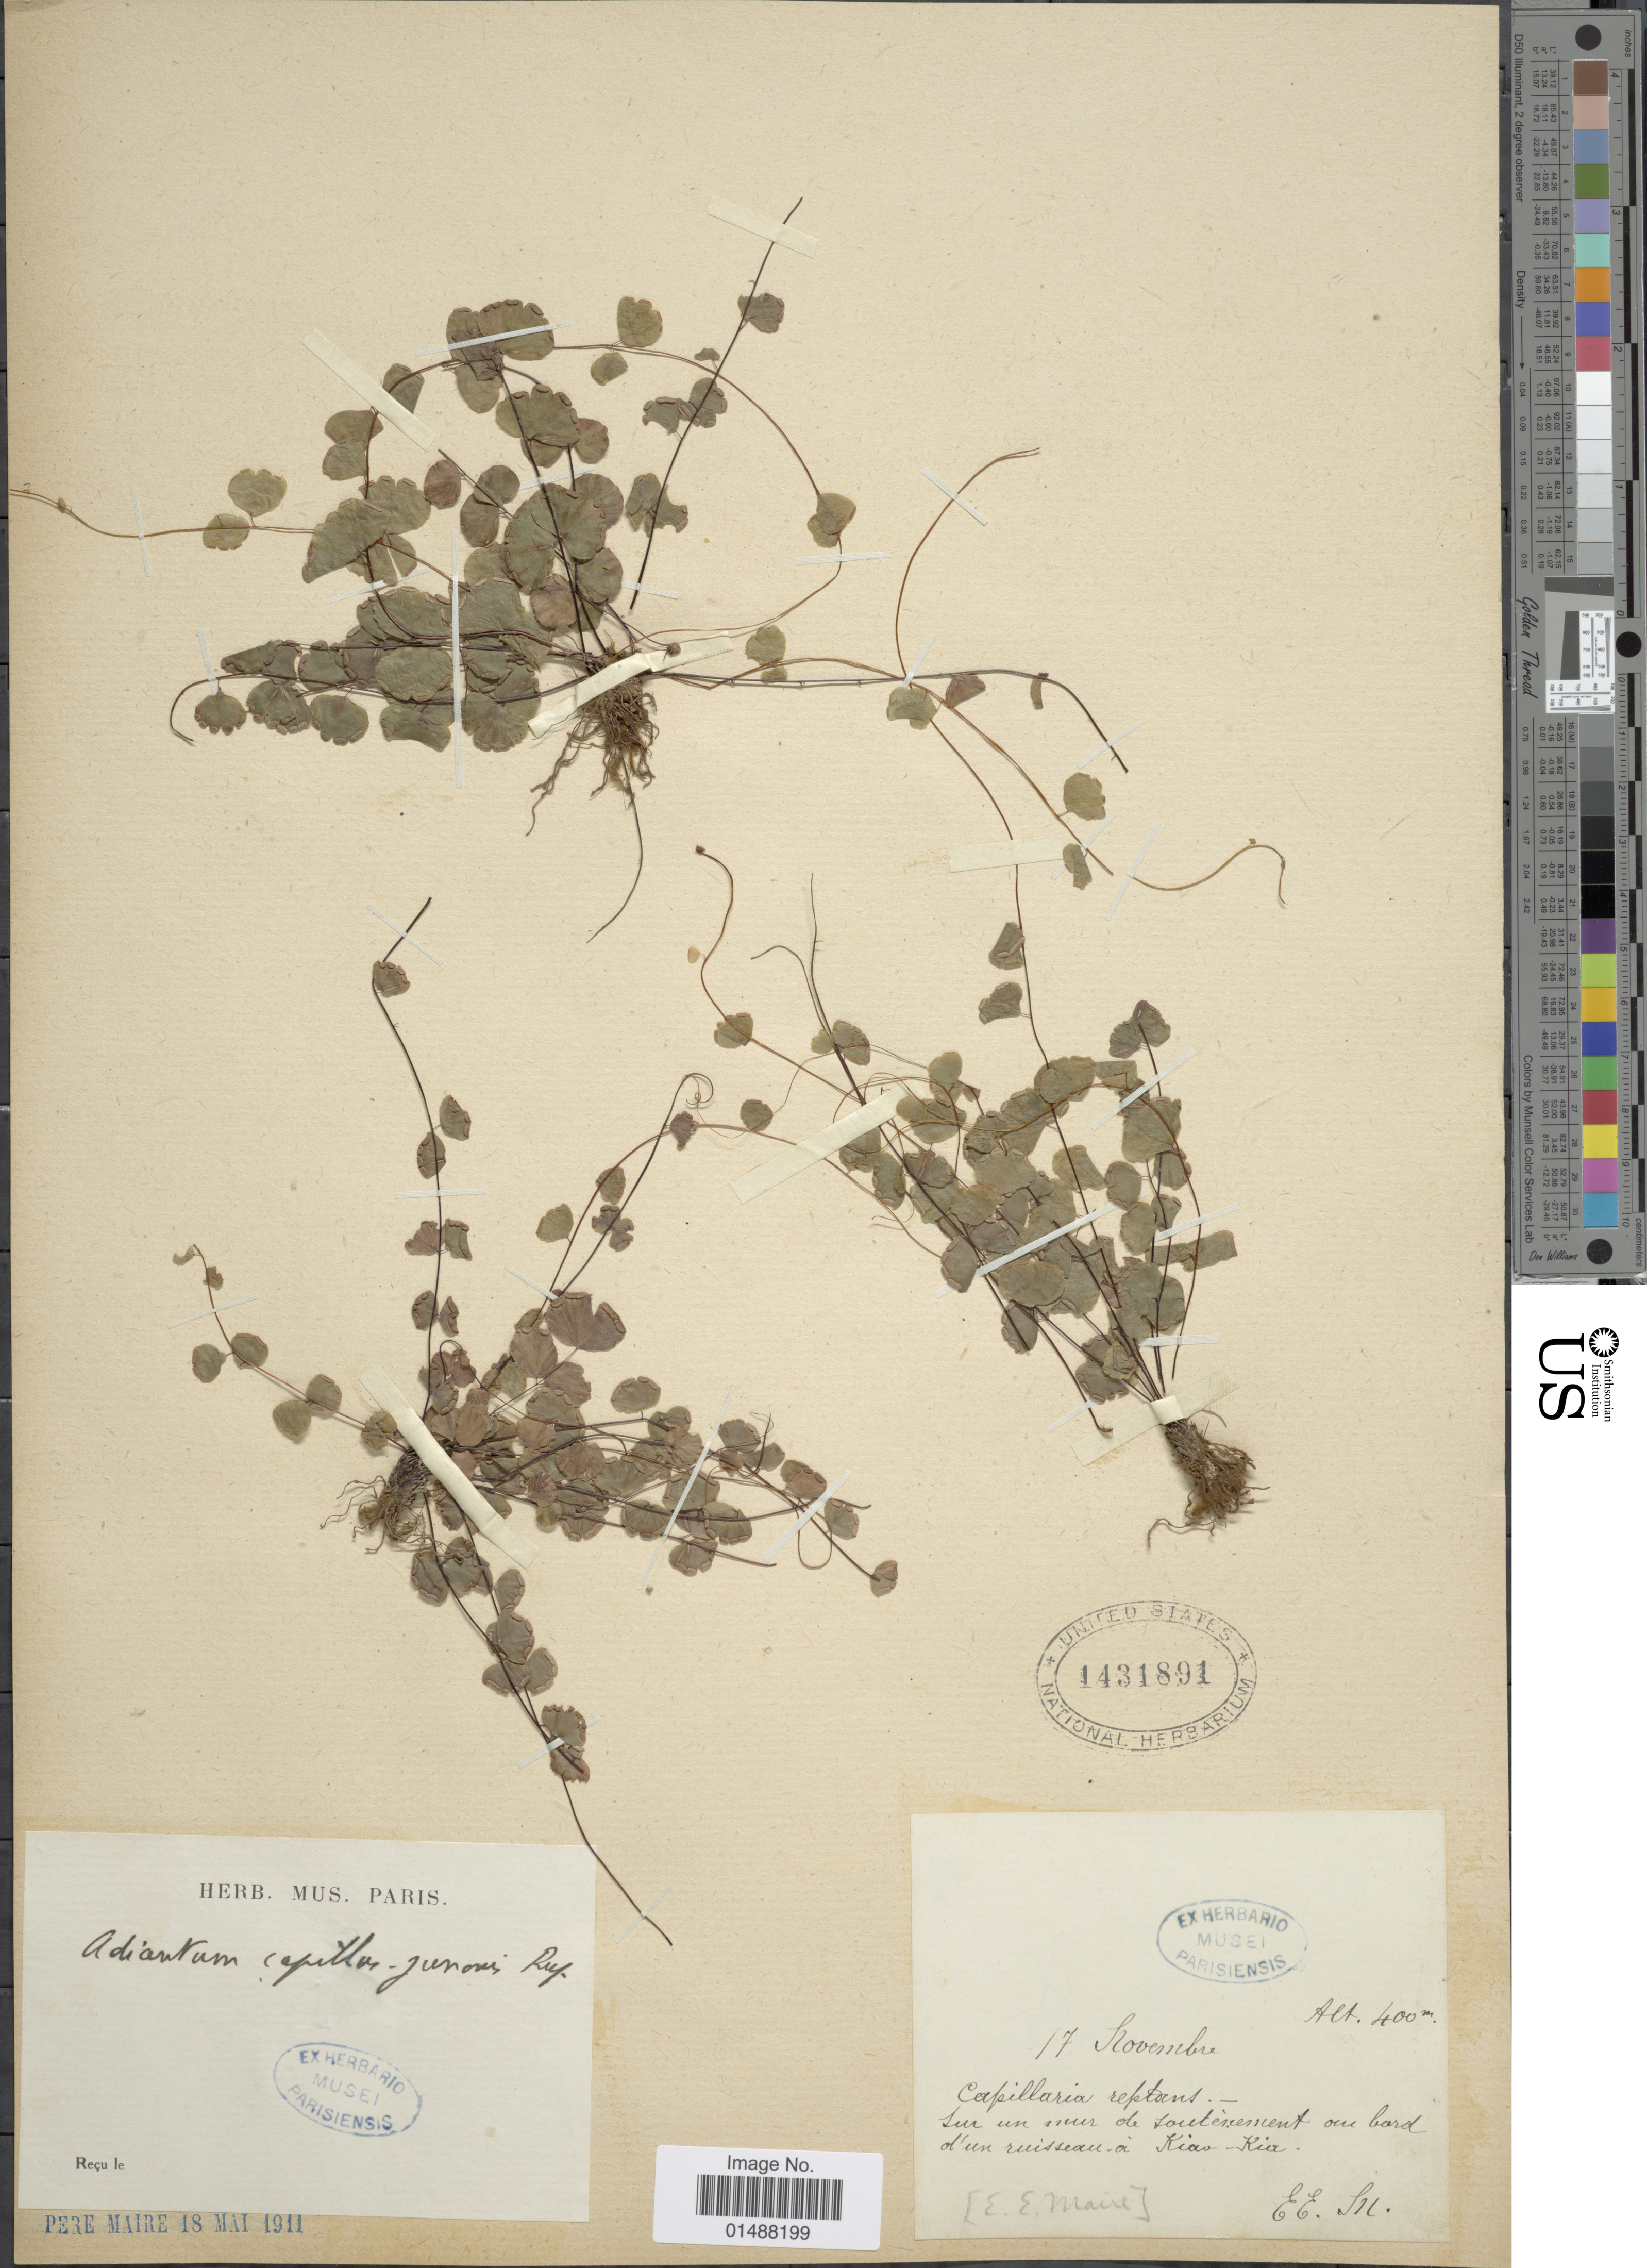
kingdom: Plantae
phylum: Tracheophyta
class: Polypodiopsida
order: Polypodiales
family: Pteridaceae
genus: Adiantum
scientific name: Adiantum capillus-junonis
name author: Rupr.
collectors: E. E. Maire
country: China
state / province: Yunnan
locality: Kia-Kia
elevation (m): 400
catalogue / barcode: US 1431891